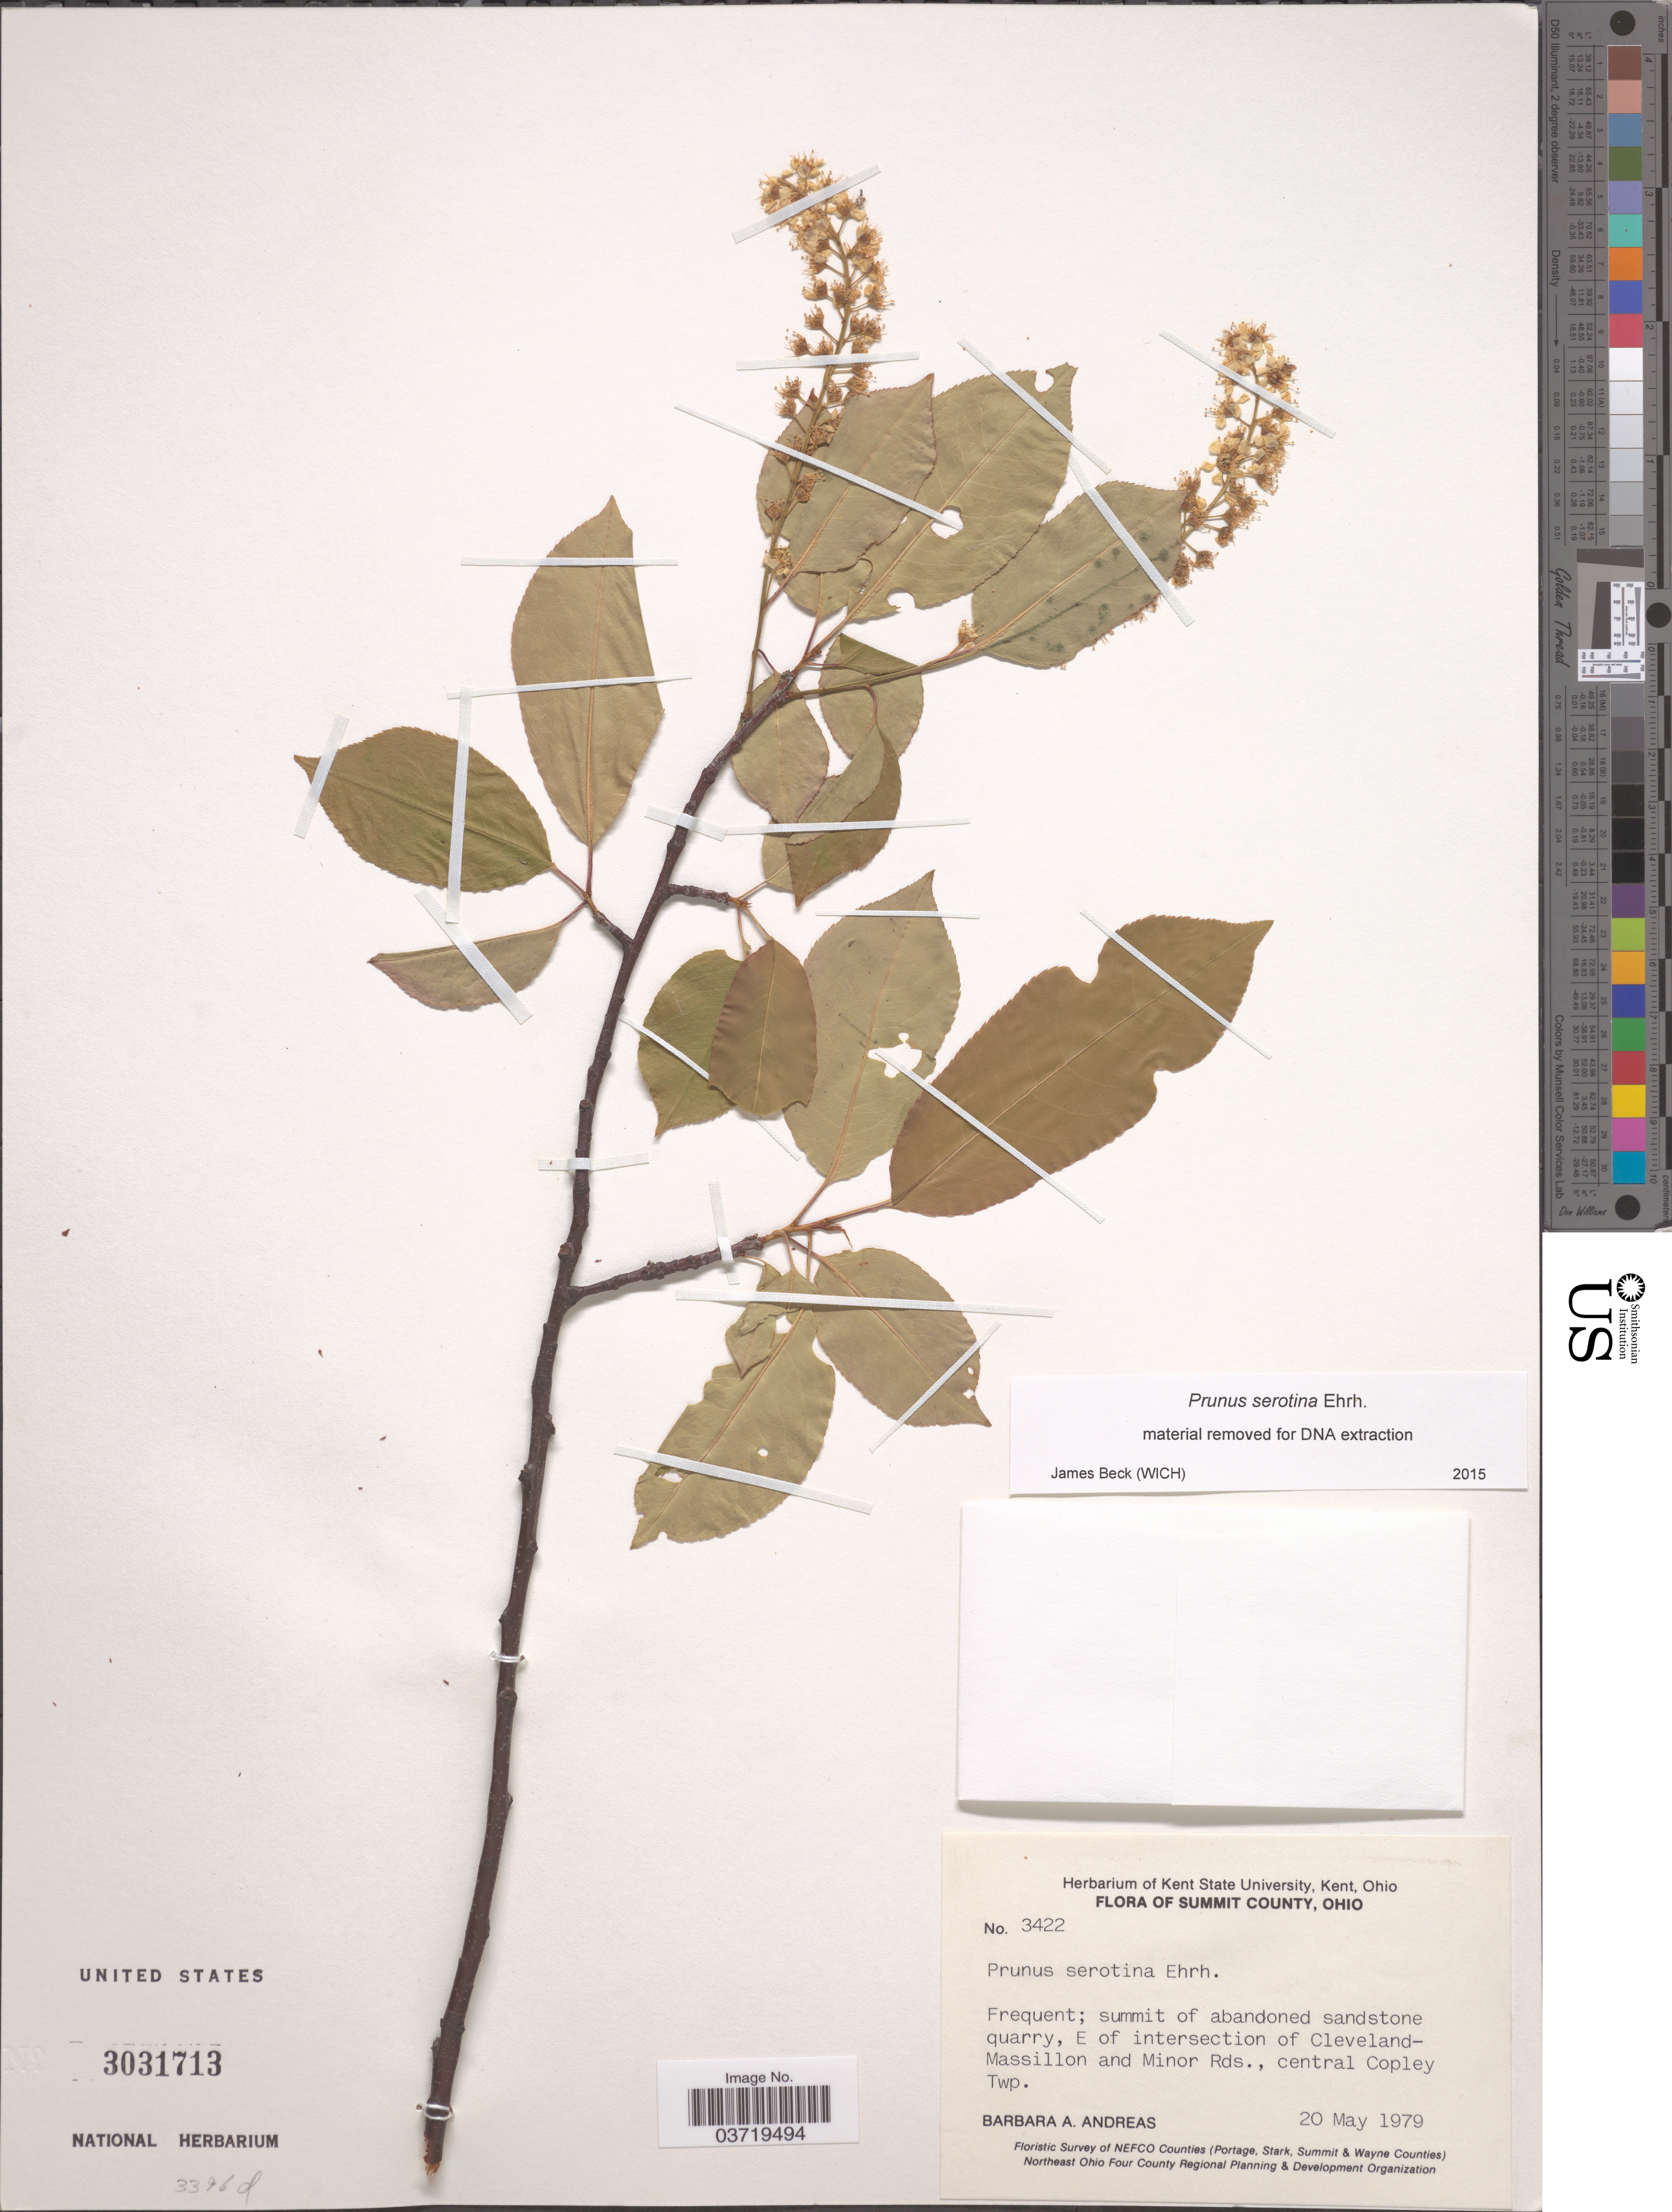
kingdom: Plantae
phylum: Tracheophyta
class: Magnoliopsida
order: Rosales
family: Rosaceae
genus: Prunus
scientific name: Prunus serotina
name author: Ehrh.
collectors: B. A. Andreas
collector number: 3422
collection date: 1979-05-20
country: United States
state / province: Ohio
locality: Summit County. Summit of abandoned sandstone quarry, E of intersection of Cleveland-Massillon and Minor Rds., central Copley Twp.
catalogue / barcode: US 3031713